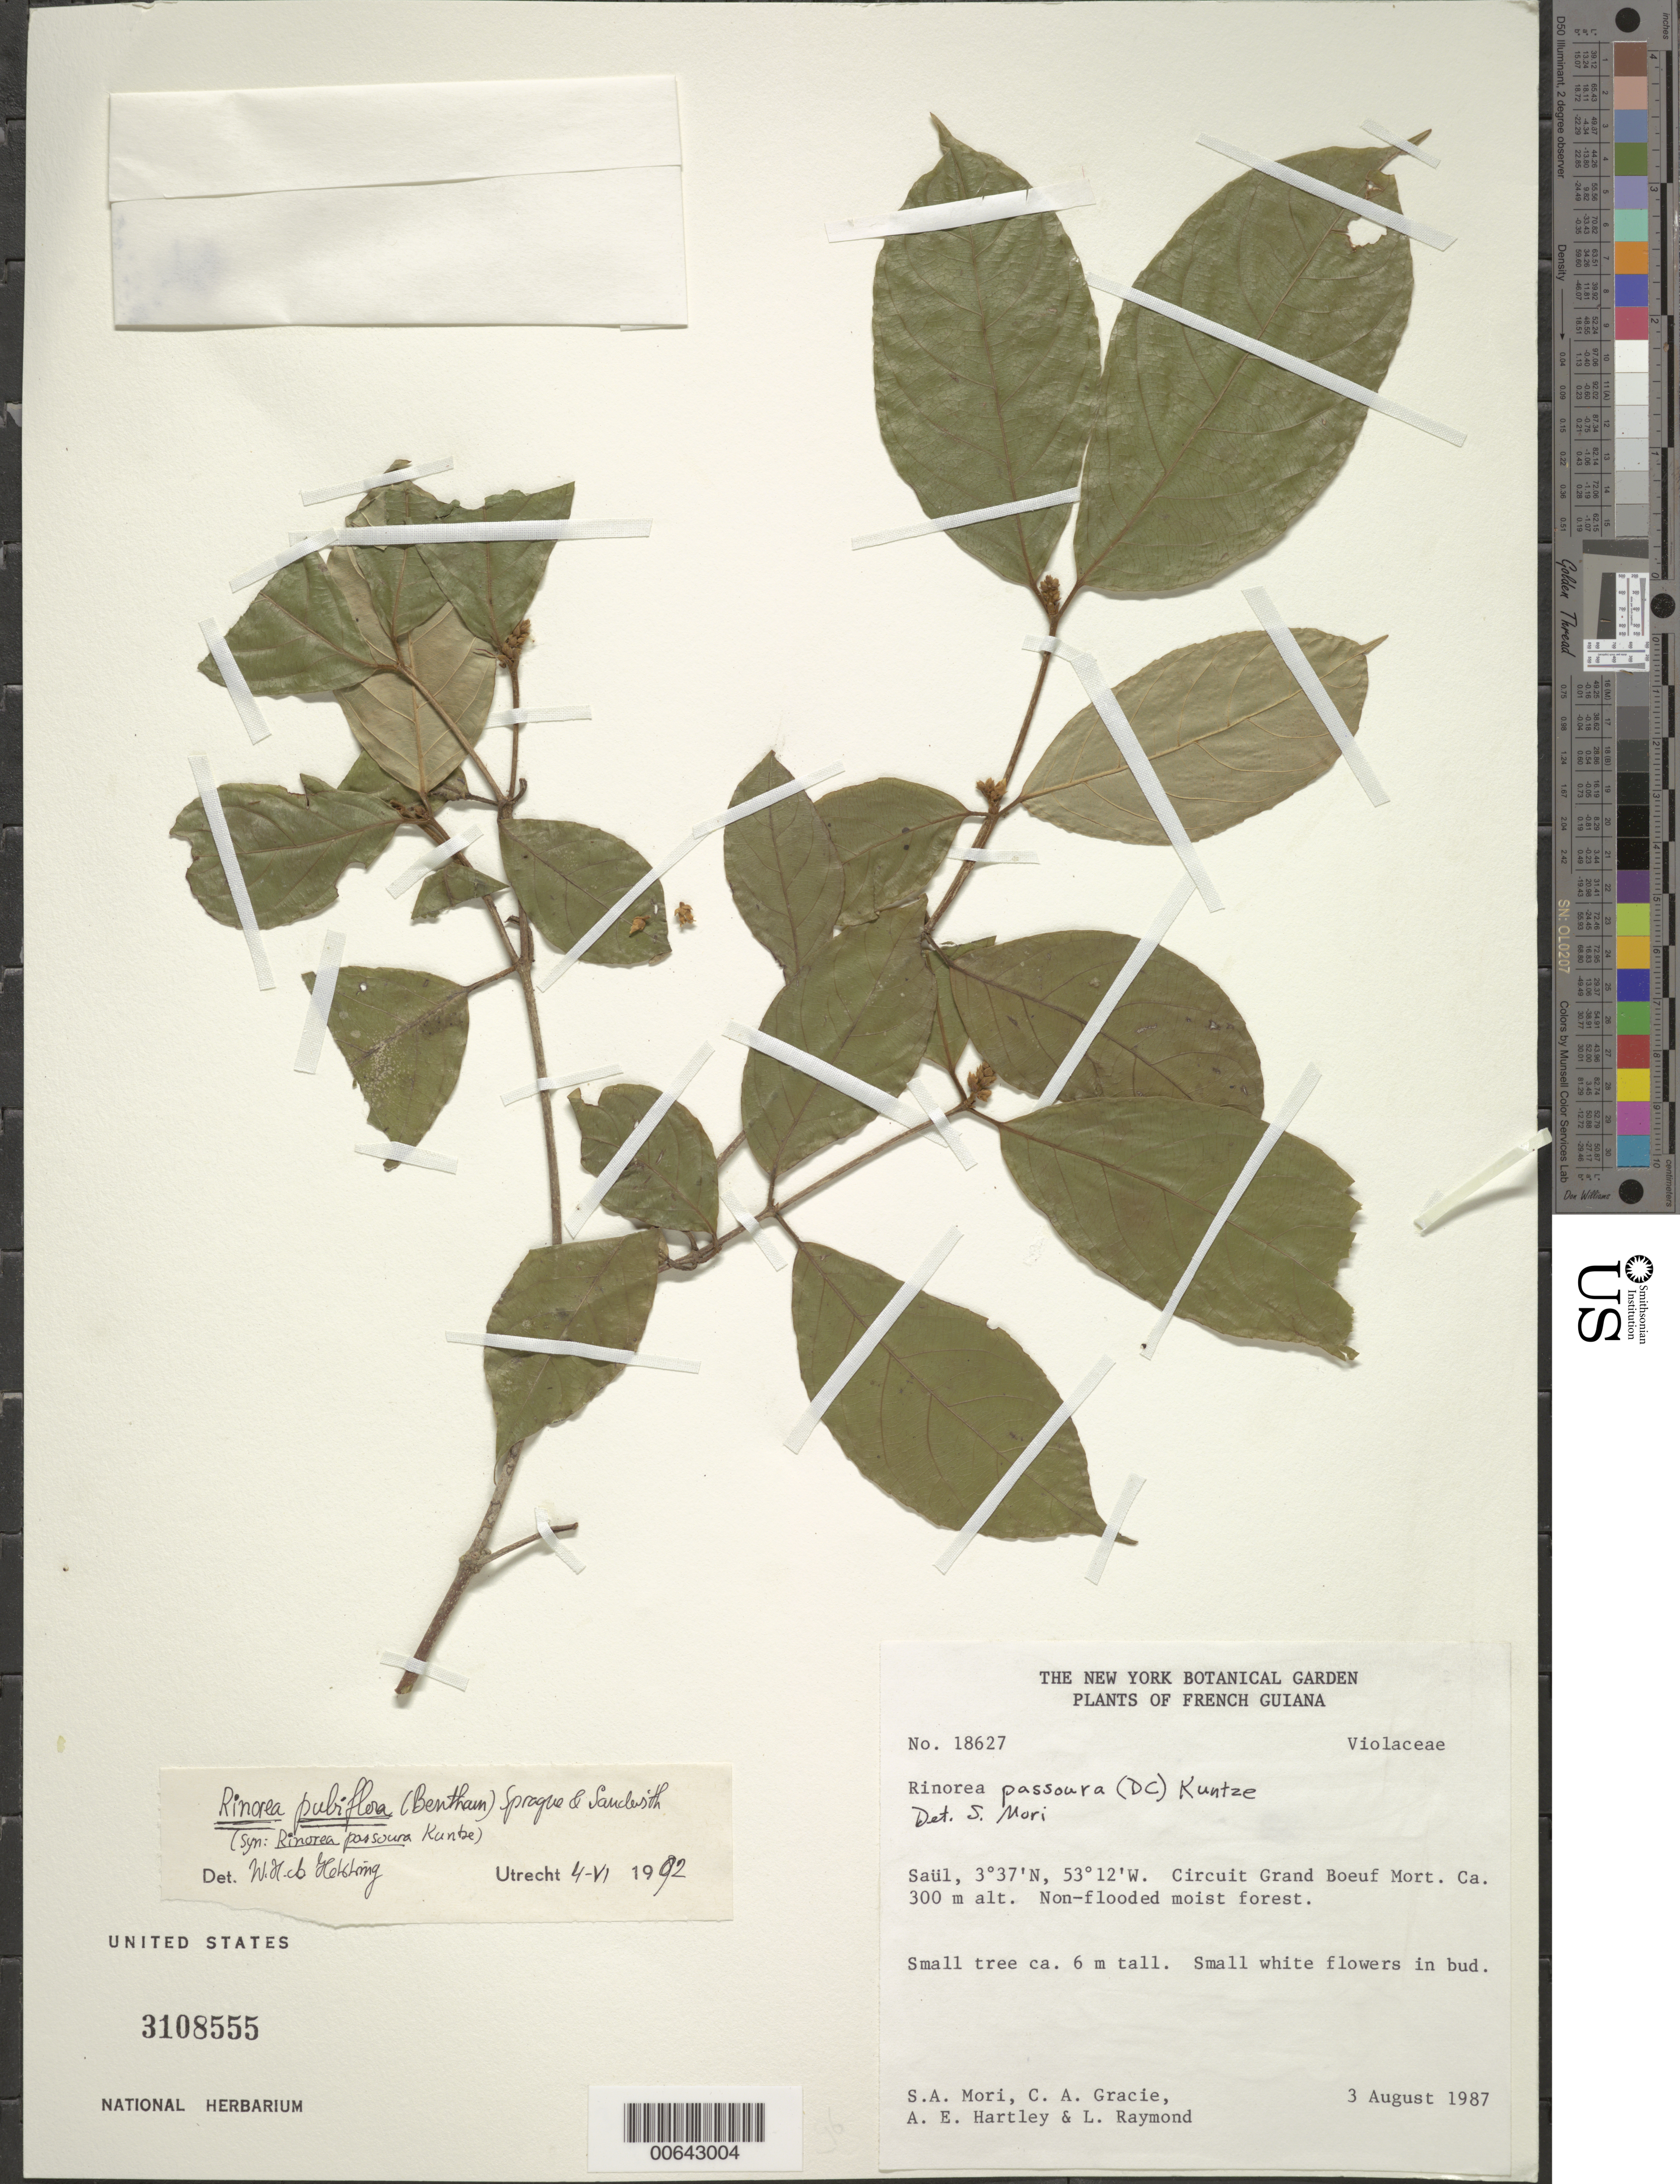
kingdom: Plantae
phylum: Tracheophyta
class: Magnoliopsida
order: Malpighiales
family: Violaceae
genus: Rinorea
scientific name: Rinorea pubiflora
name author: (Benth.) Sprague & Sandwith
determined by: Hekking, W. H. A.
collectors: S. Mori et al.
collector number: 18627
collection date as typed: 3-Aug-87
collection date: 1987-08-03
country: French Guiana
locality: Saül, Grand Boeuf Mort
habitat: Non-flooded moist forest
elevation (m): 300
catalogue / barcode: US 3108555